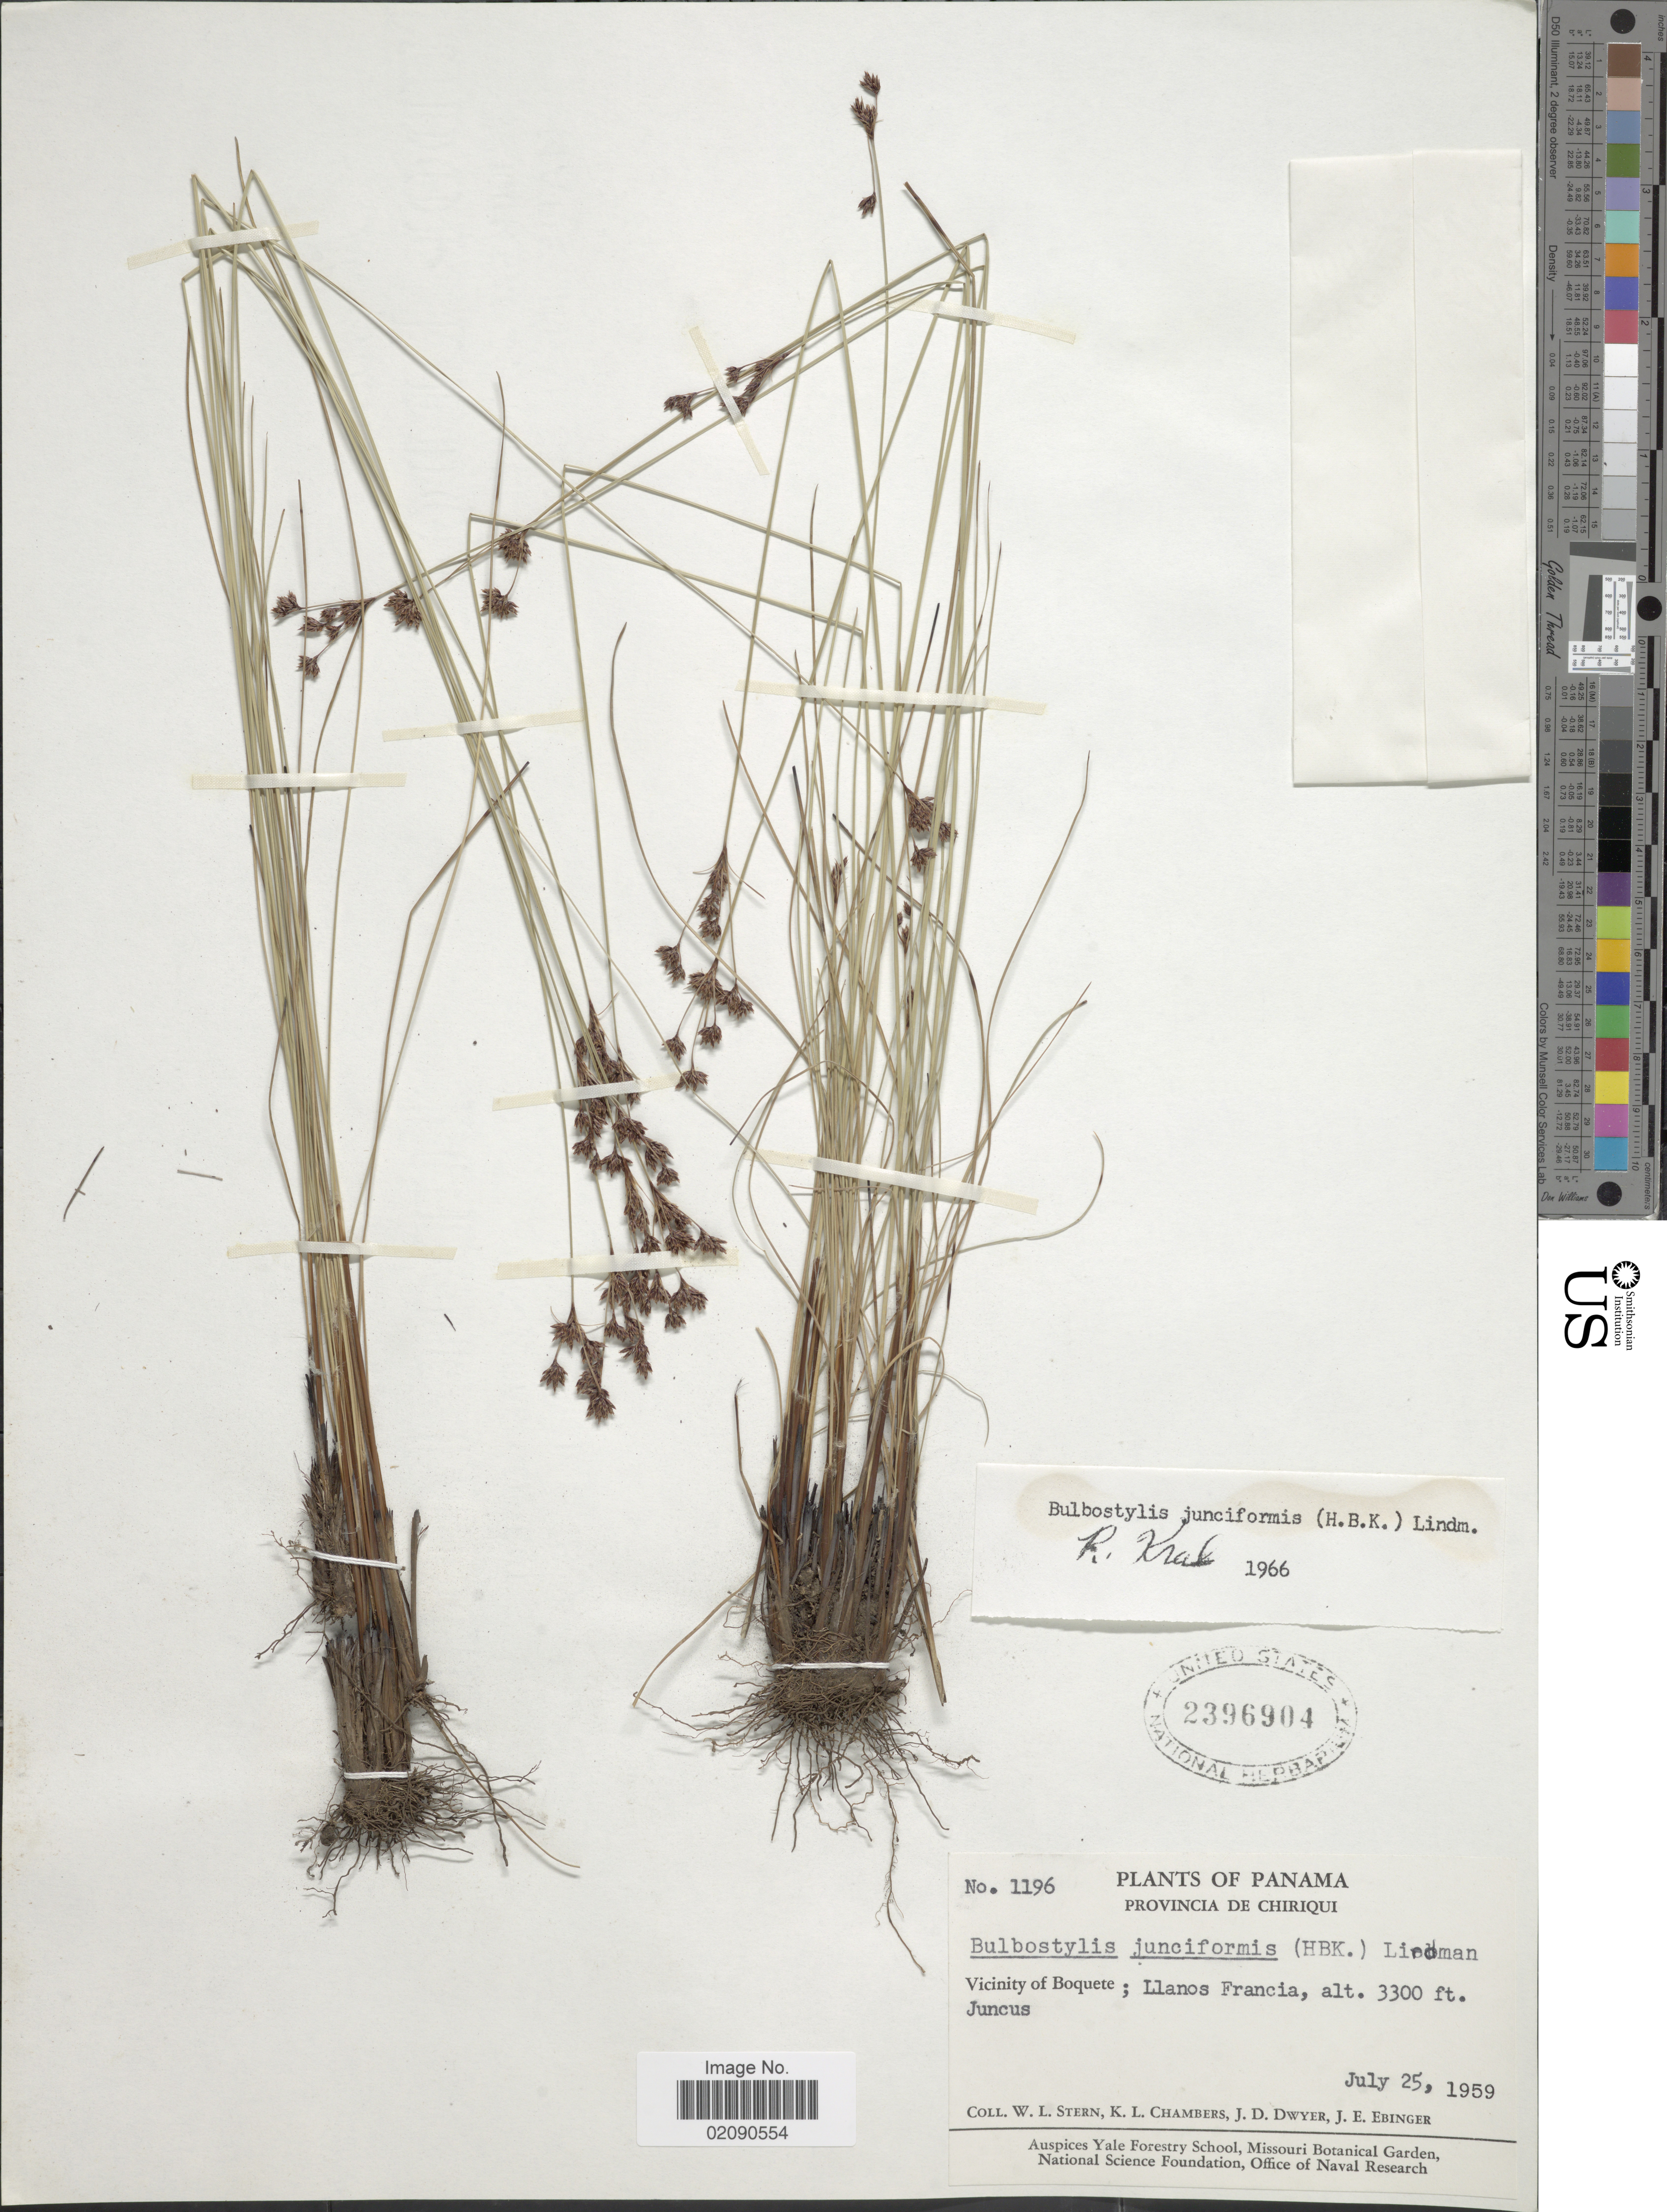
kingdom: Plantae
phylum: Tracheophyta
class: Liliopsida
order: Poales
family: Cyperaceae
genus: Bulbostylis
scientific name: Bulbostylis junciformis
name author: (Kunth) C.B. Clarke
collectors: W. L. Stern, K. Chambers, J. D. Dwyer & J. Ebinger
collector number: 1196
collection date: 1959-07-25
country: Panama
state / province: Chiriqui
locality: Vicinity of Boquete; Llanos Francia, Juncus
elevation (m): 1006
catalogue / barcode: US 2396904